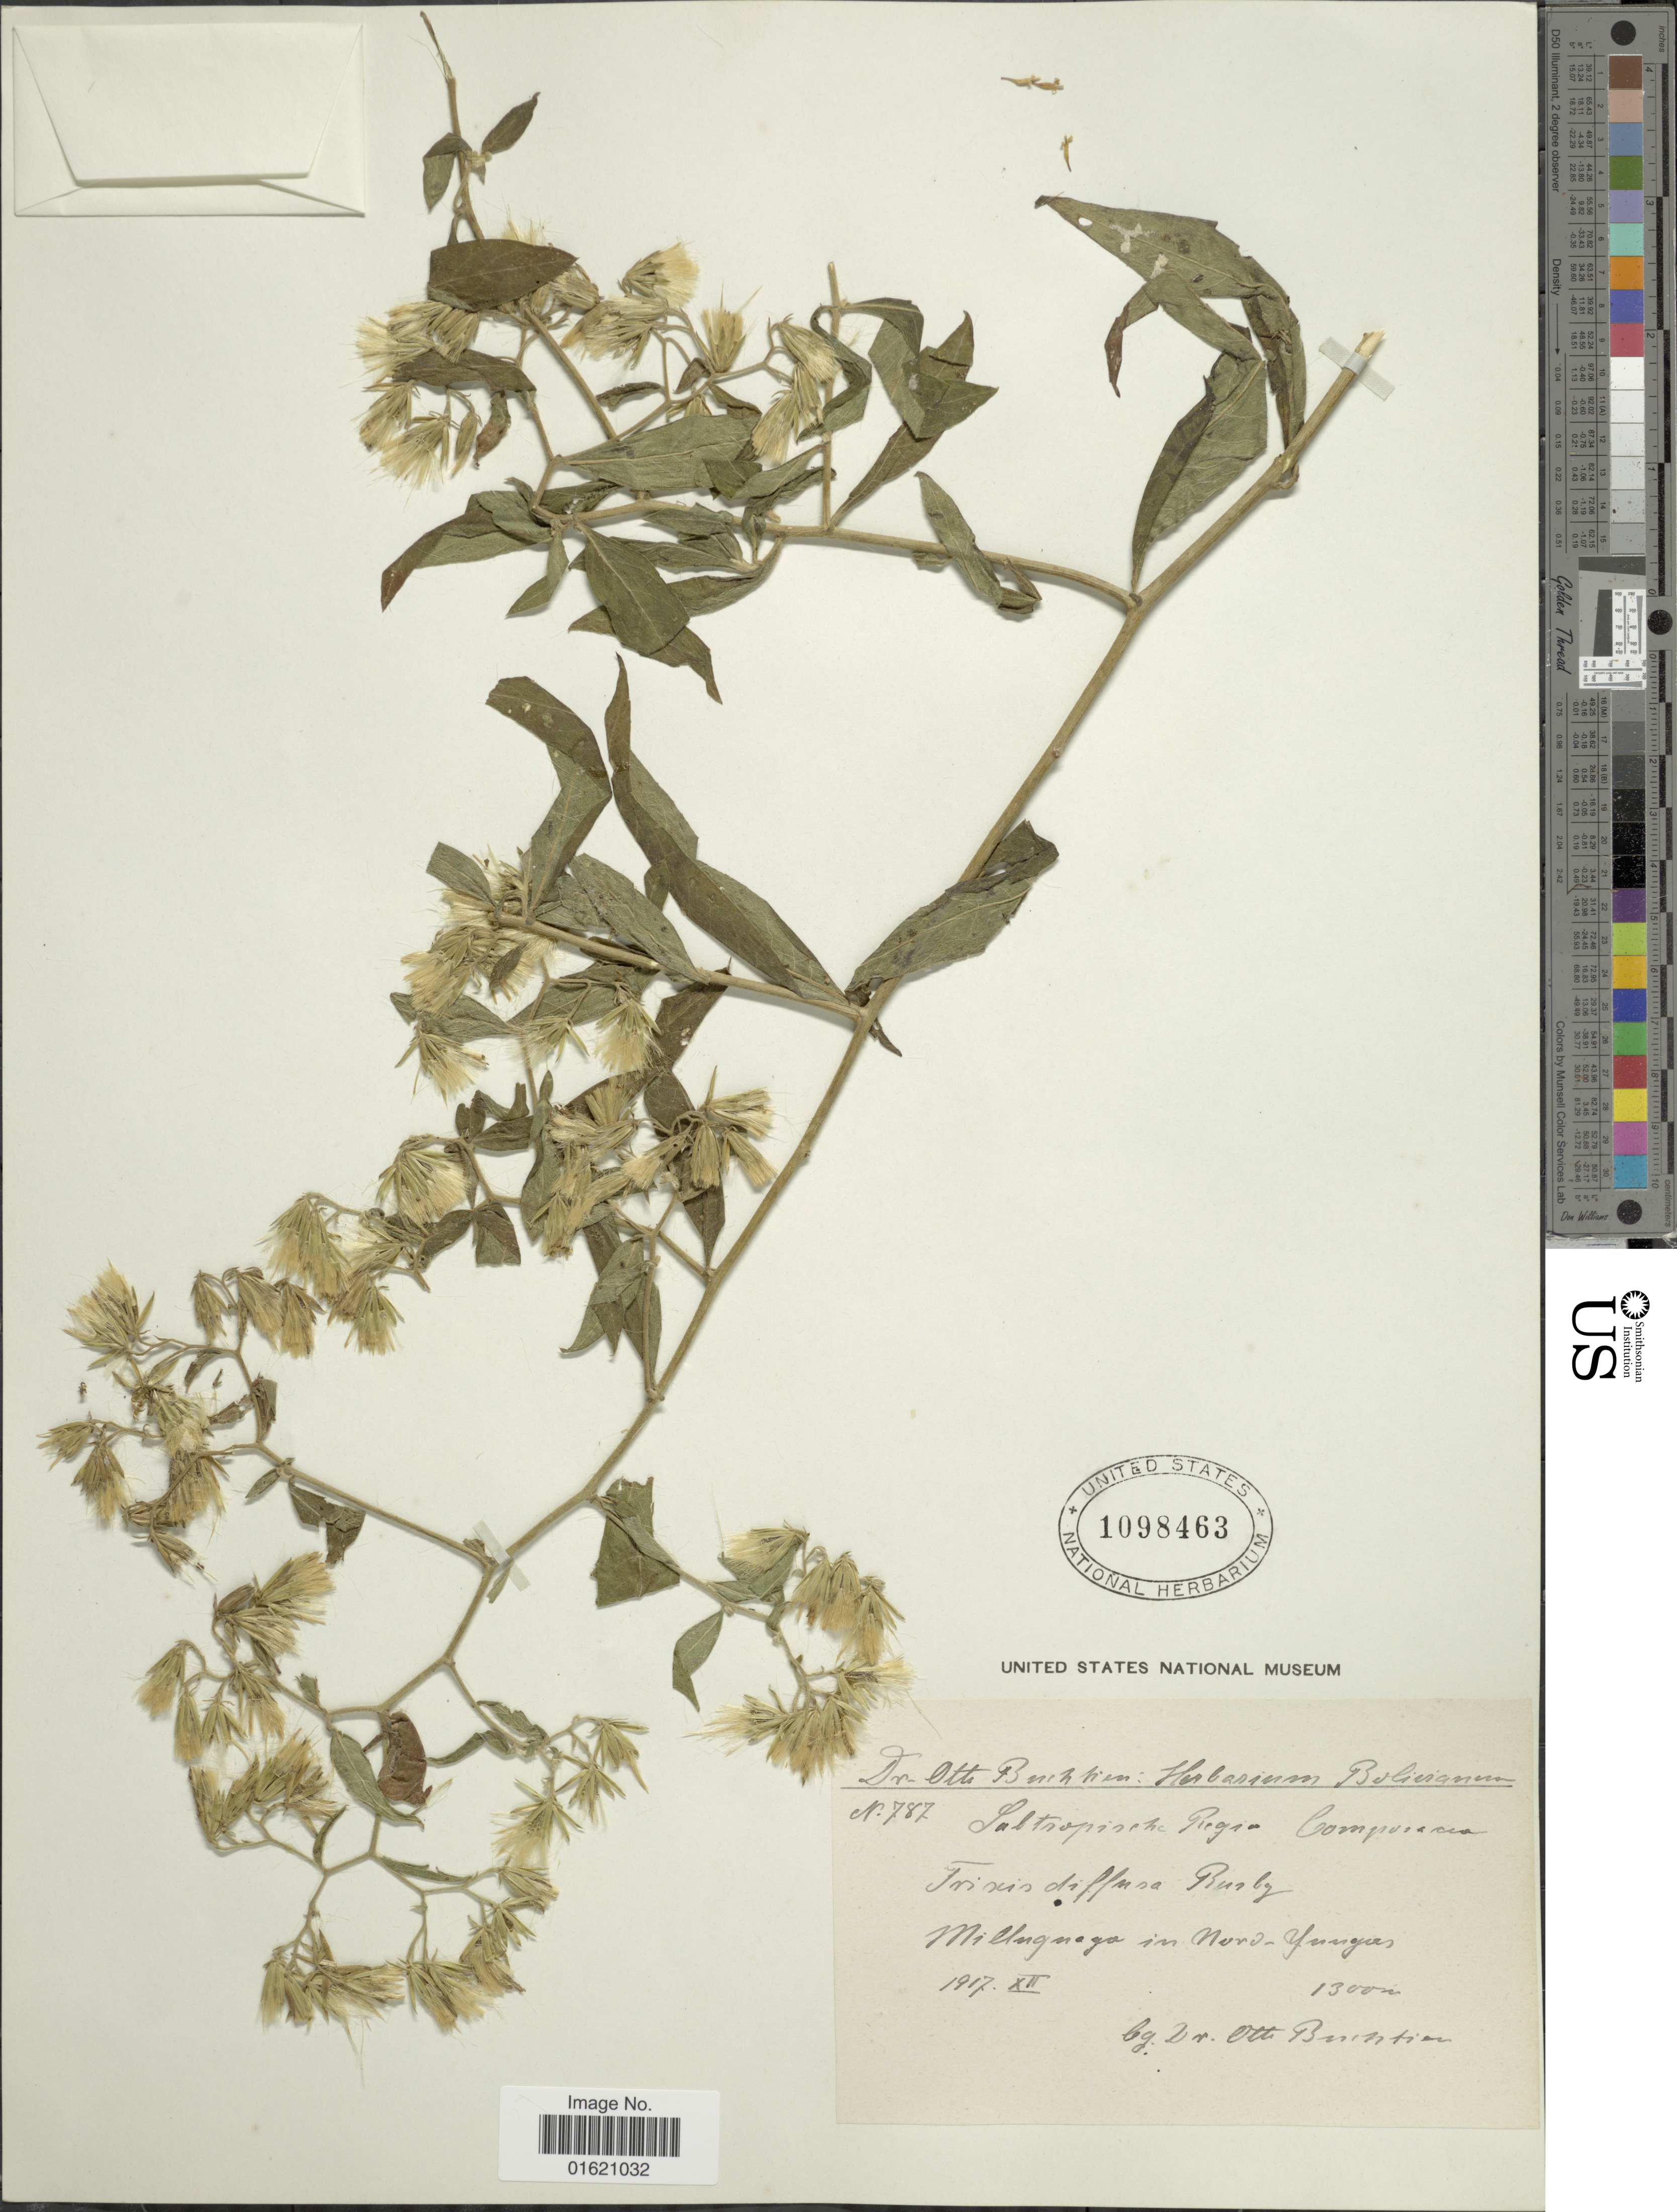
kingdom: Plantae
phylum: Tracheophyta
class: Magnoliopsida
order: Asterales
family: Asteraceae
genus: Trixis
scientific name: Trixis antimenorrhoea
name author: (Schrank) Mart. ex Kuntze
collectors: O. Buchtien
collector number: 787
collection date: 1917-12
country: Bolivia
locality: Milluguego in Nord-Yungas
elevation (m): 1300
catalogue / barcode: US 1098463